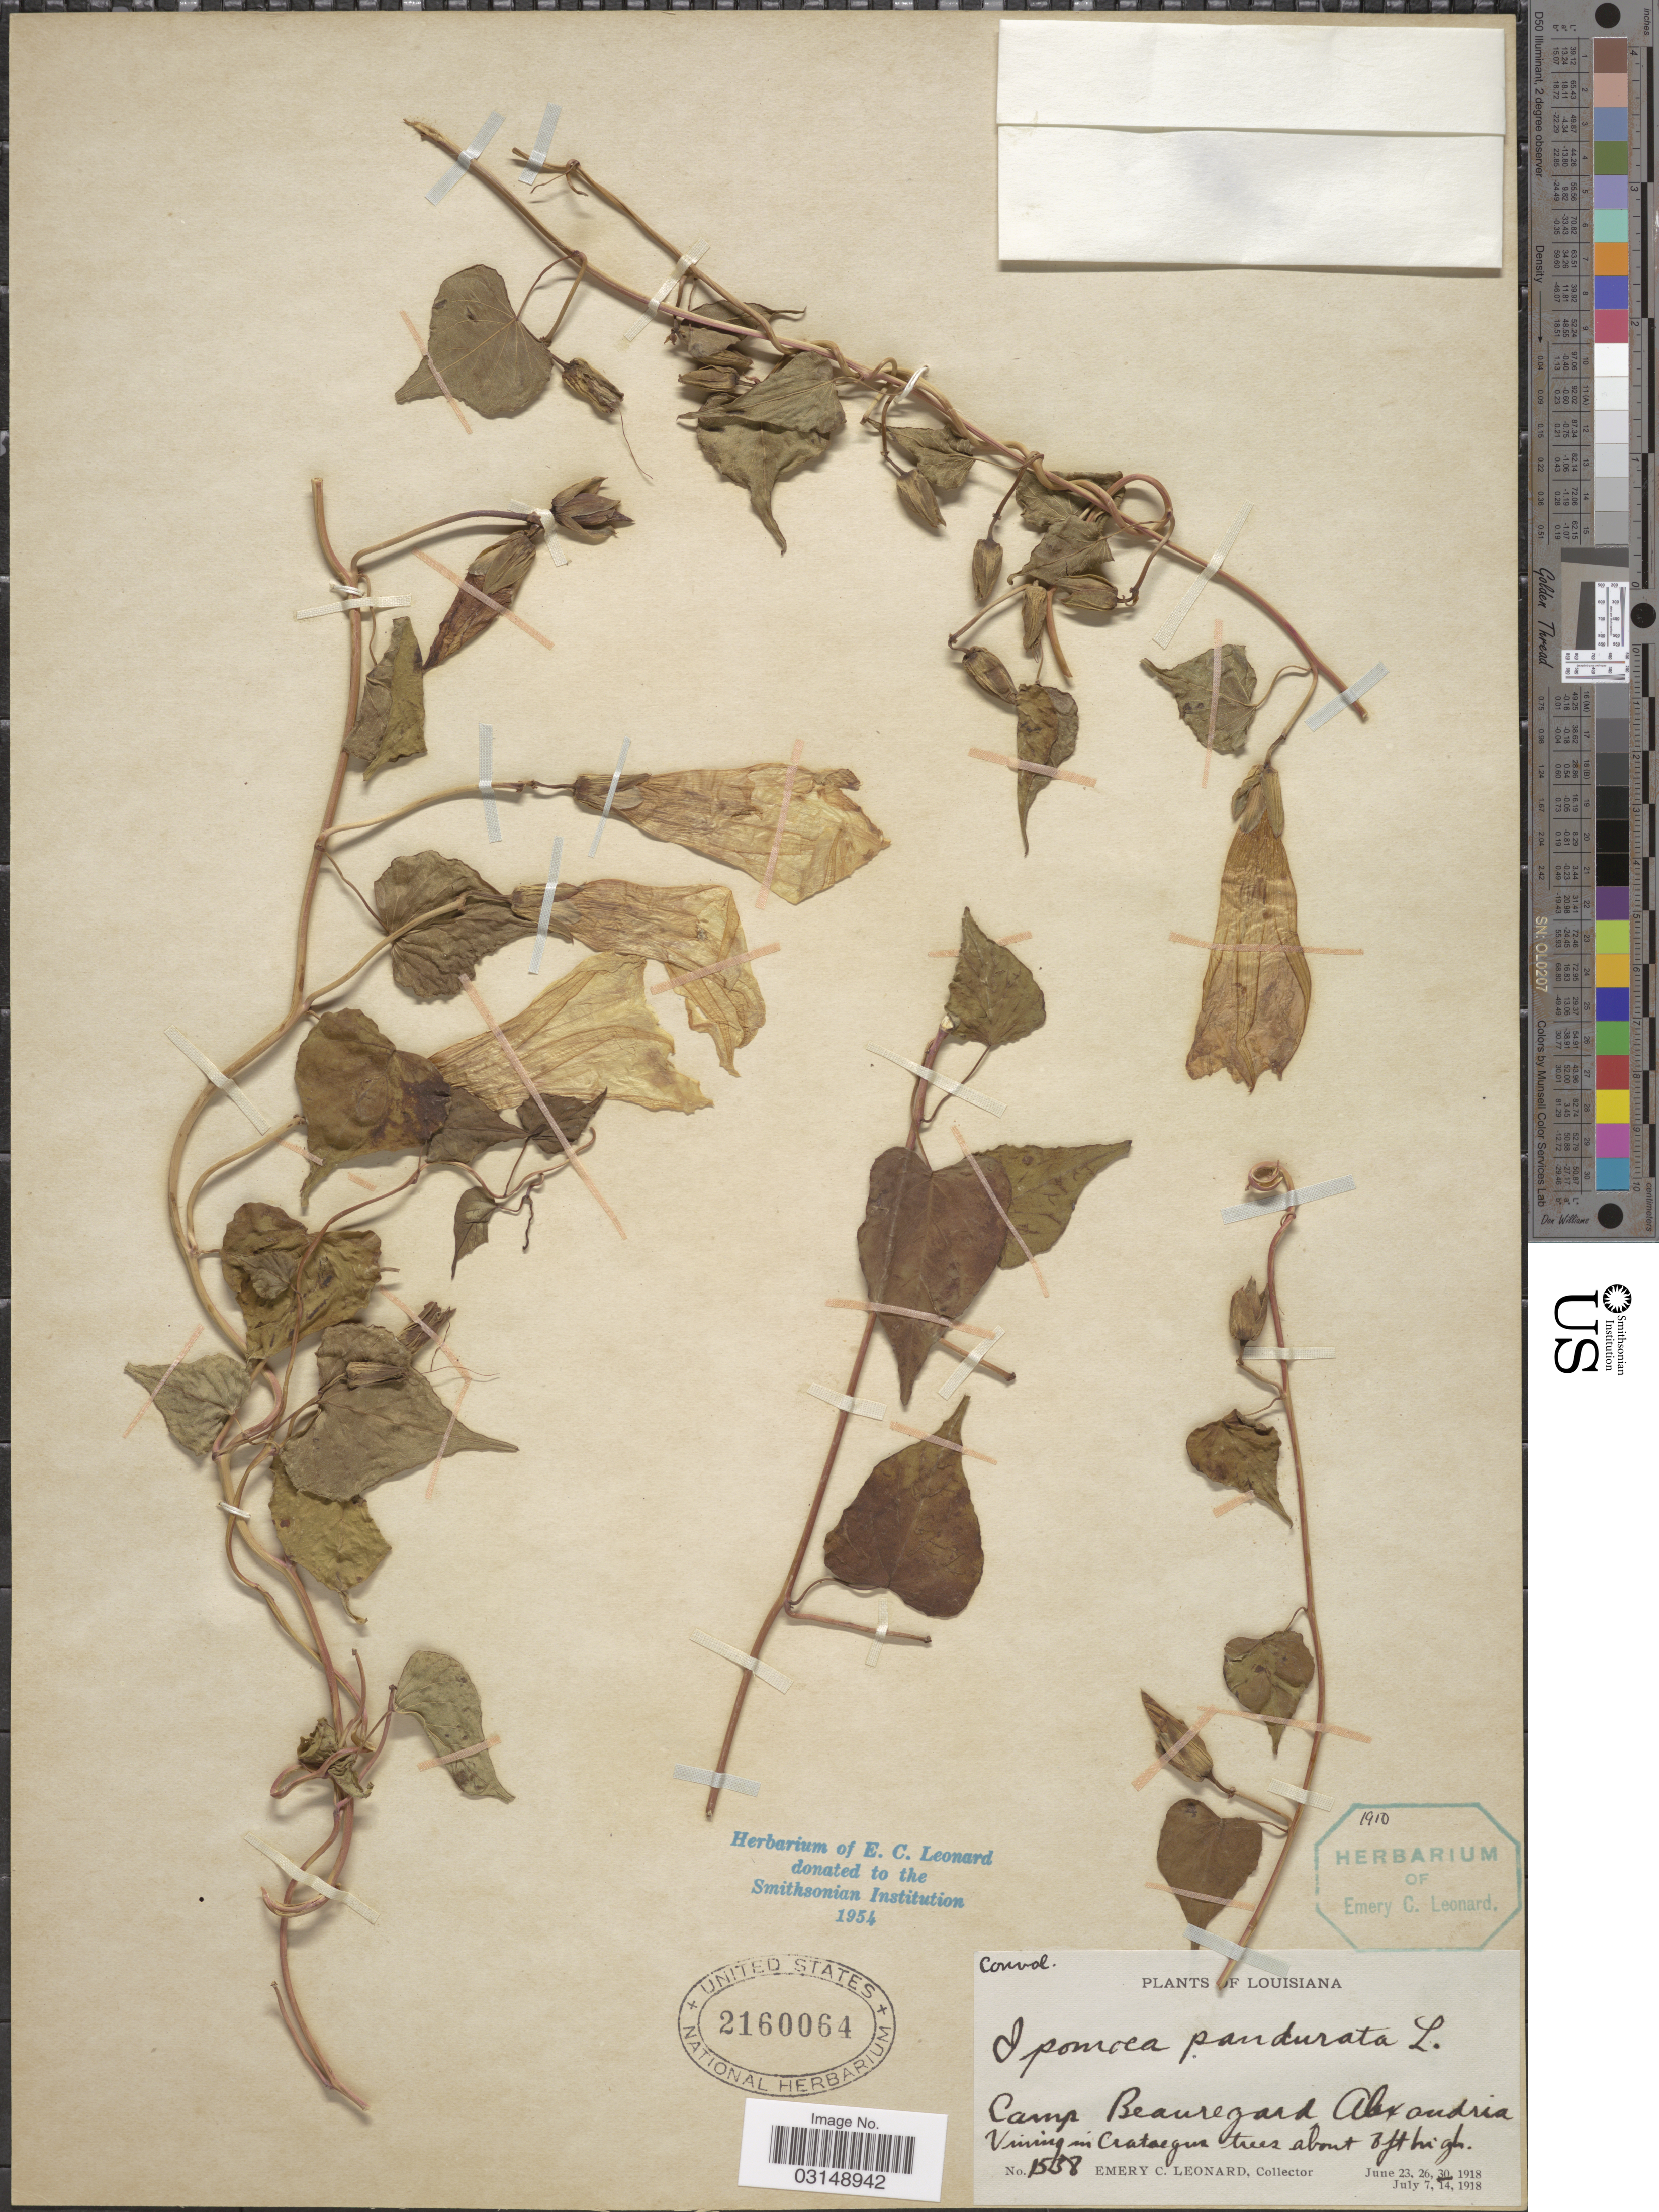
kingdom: Plantae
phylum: Tracheophyta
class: Magnoliopsida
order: Solanales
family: Convolvulaceae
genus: Ipomoea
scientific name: Ipomoea pandurata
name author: (L.) G. Mey.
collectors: E. C. Leonard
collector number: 1538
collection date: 1918-07-30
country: United States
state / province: Louisiana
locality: Camp Beauregard Alexandria.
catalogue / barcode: US 2160064